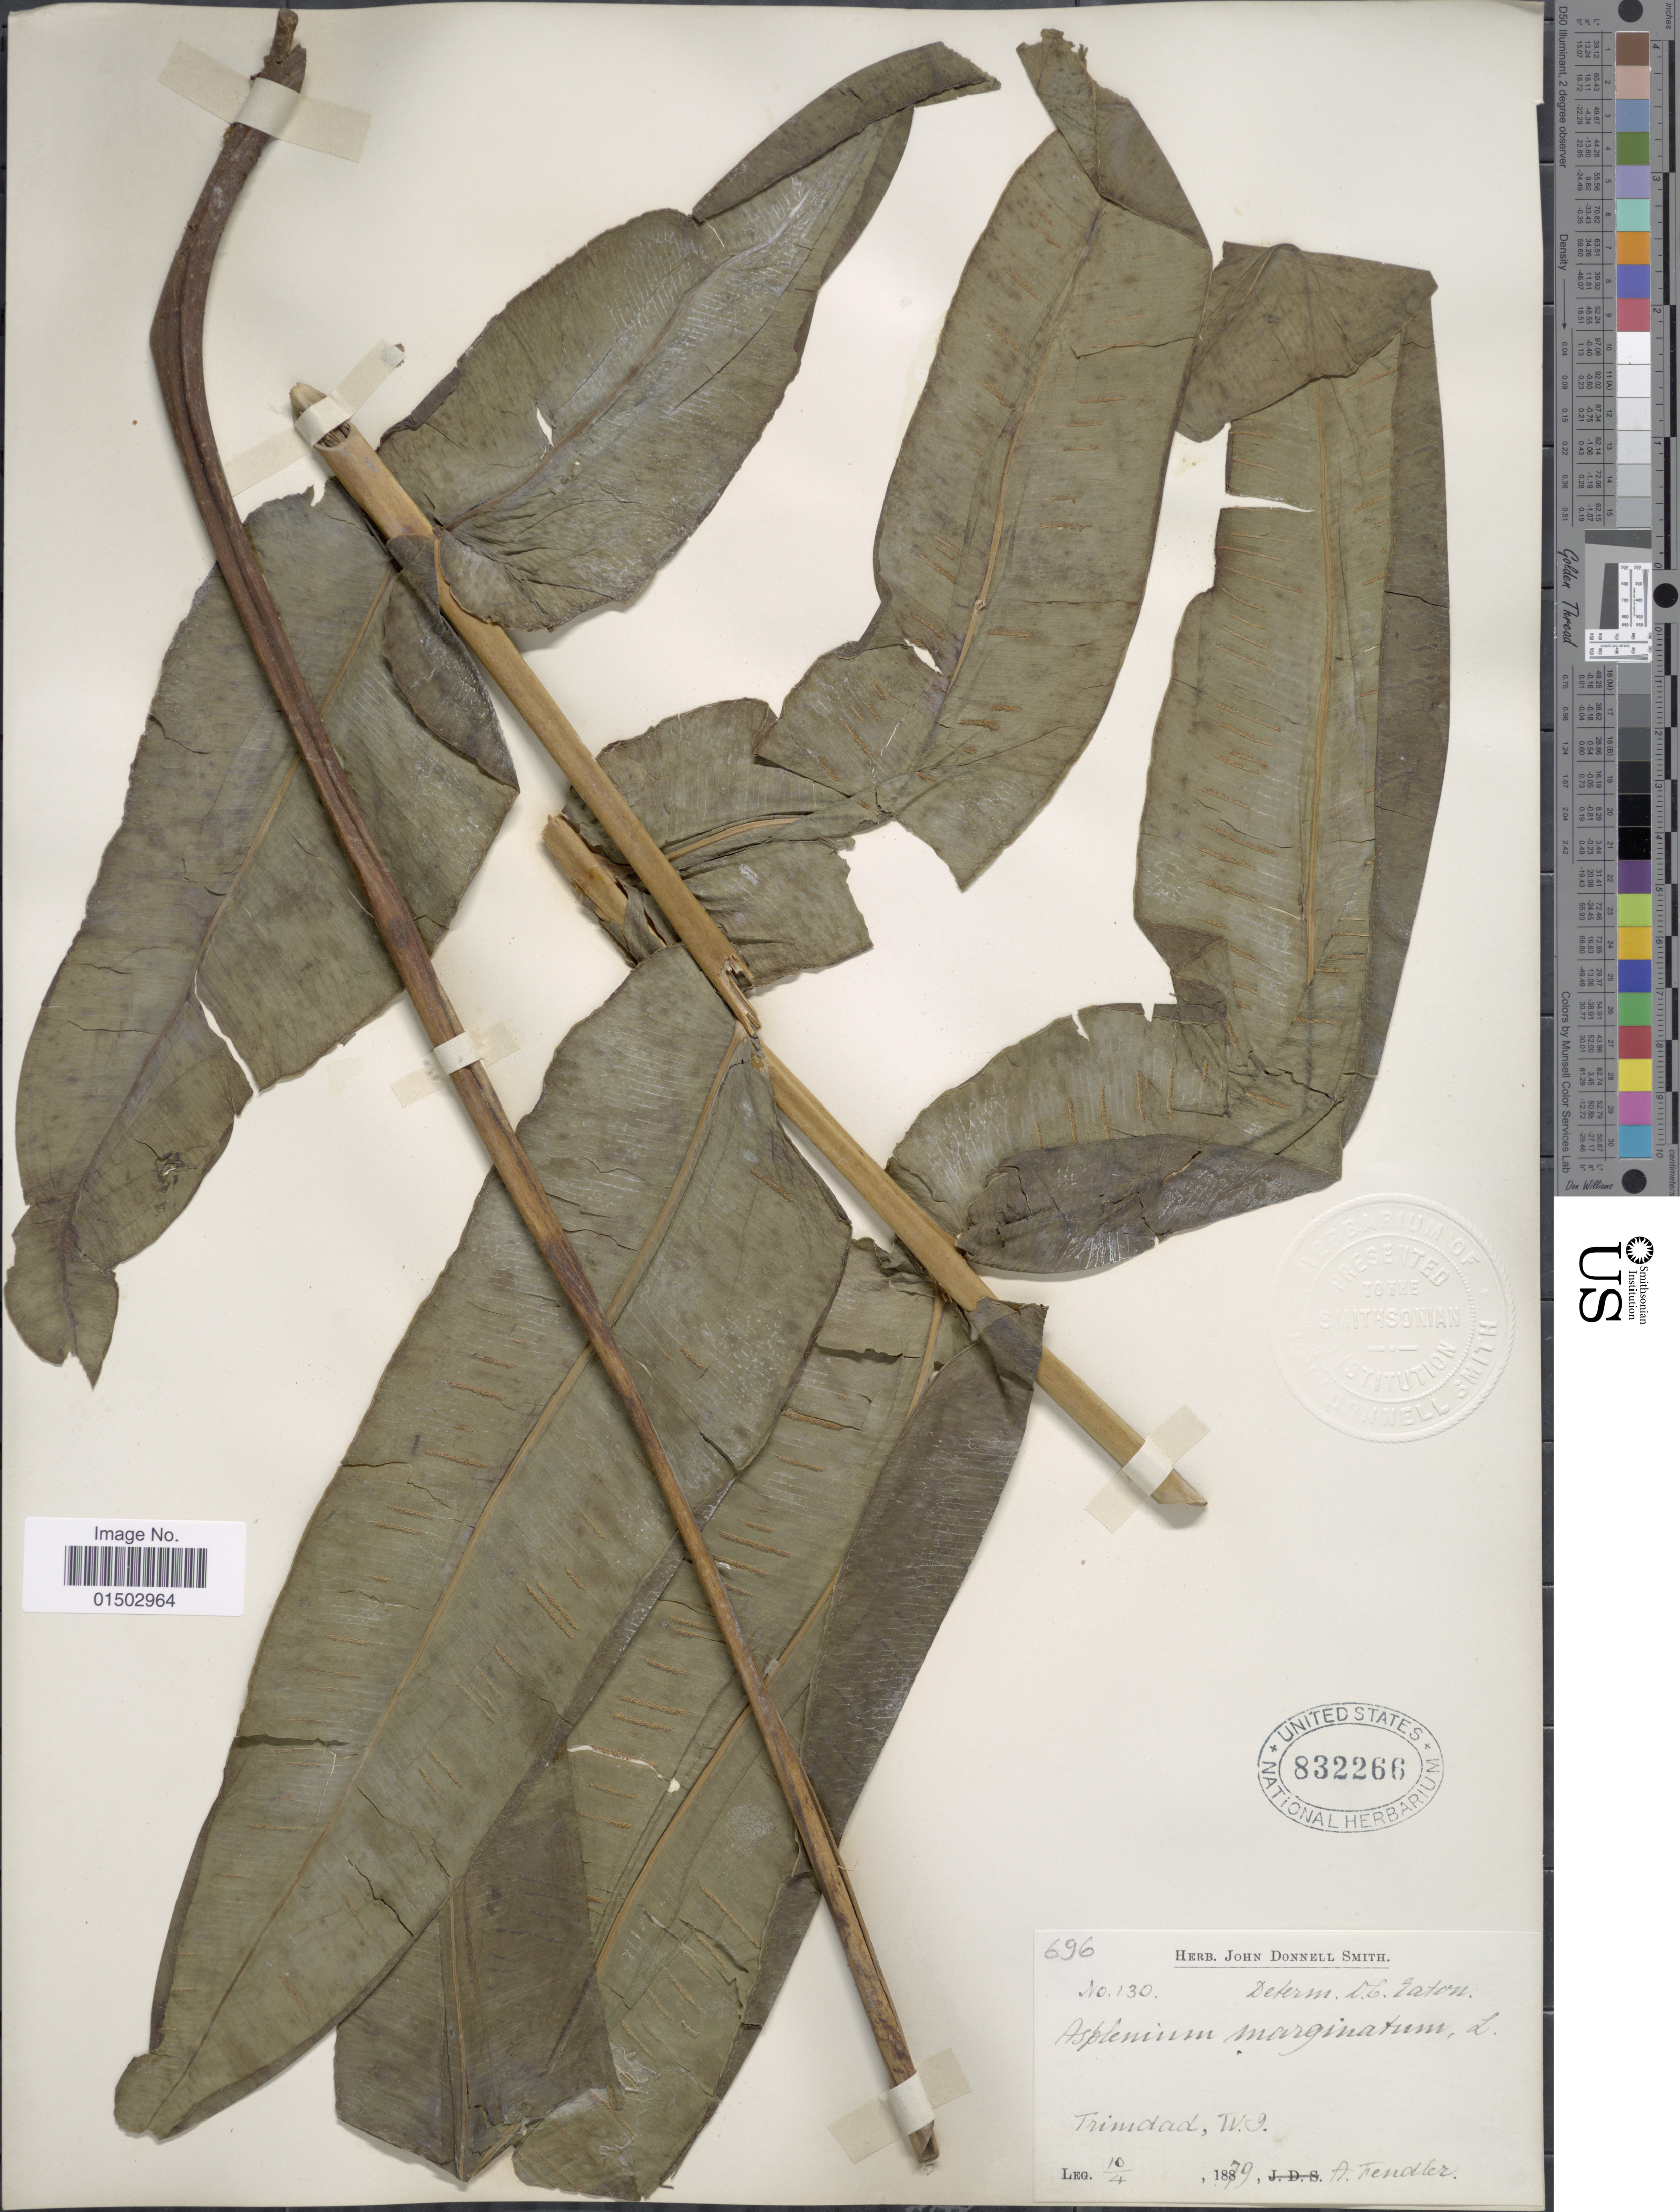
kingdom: Plantae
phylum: Tracheophyta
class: Polypodiopsida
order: Polypodiales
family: Hemidictyaceae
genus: Hemidictyum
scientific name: Hemidictyum marginatum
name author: (L.) C. Presl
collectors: A. Fendler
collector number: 130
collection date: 1879-04-10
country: Trinidad and Tobago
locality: Trinidad, W. I.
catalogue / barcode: US 832266